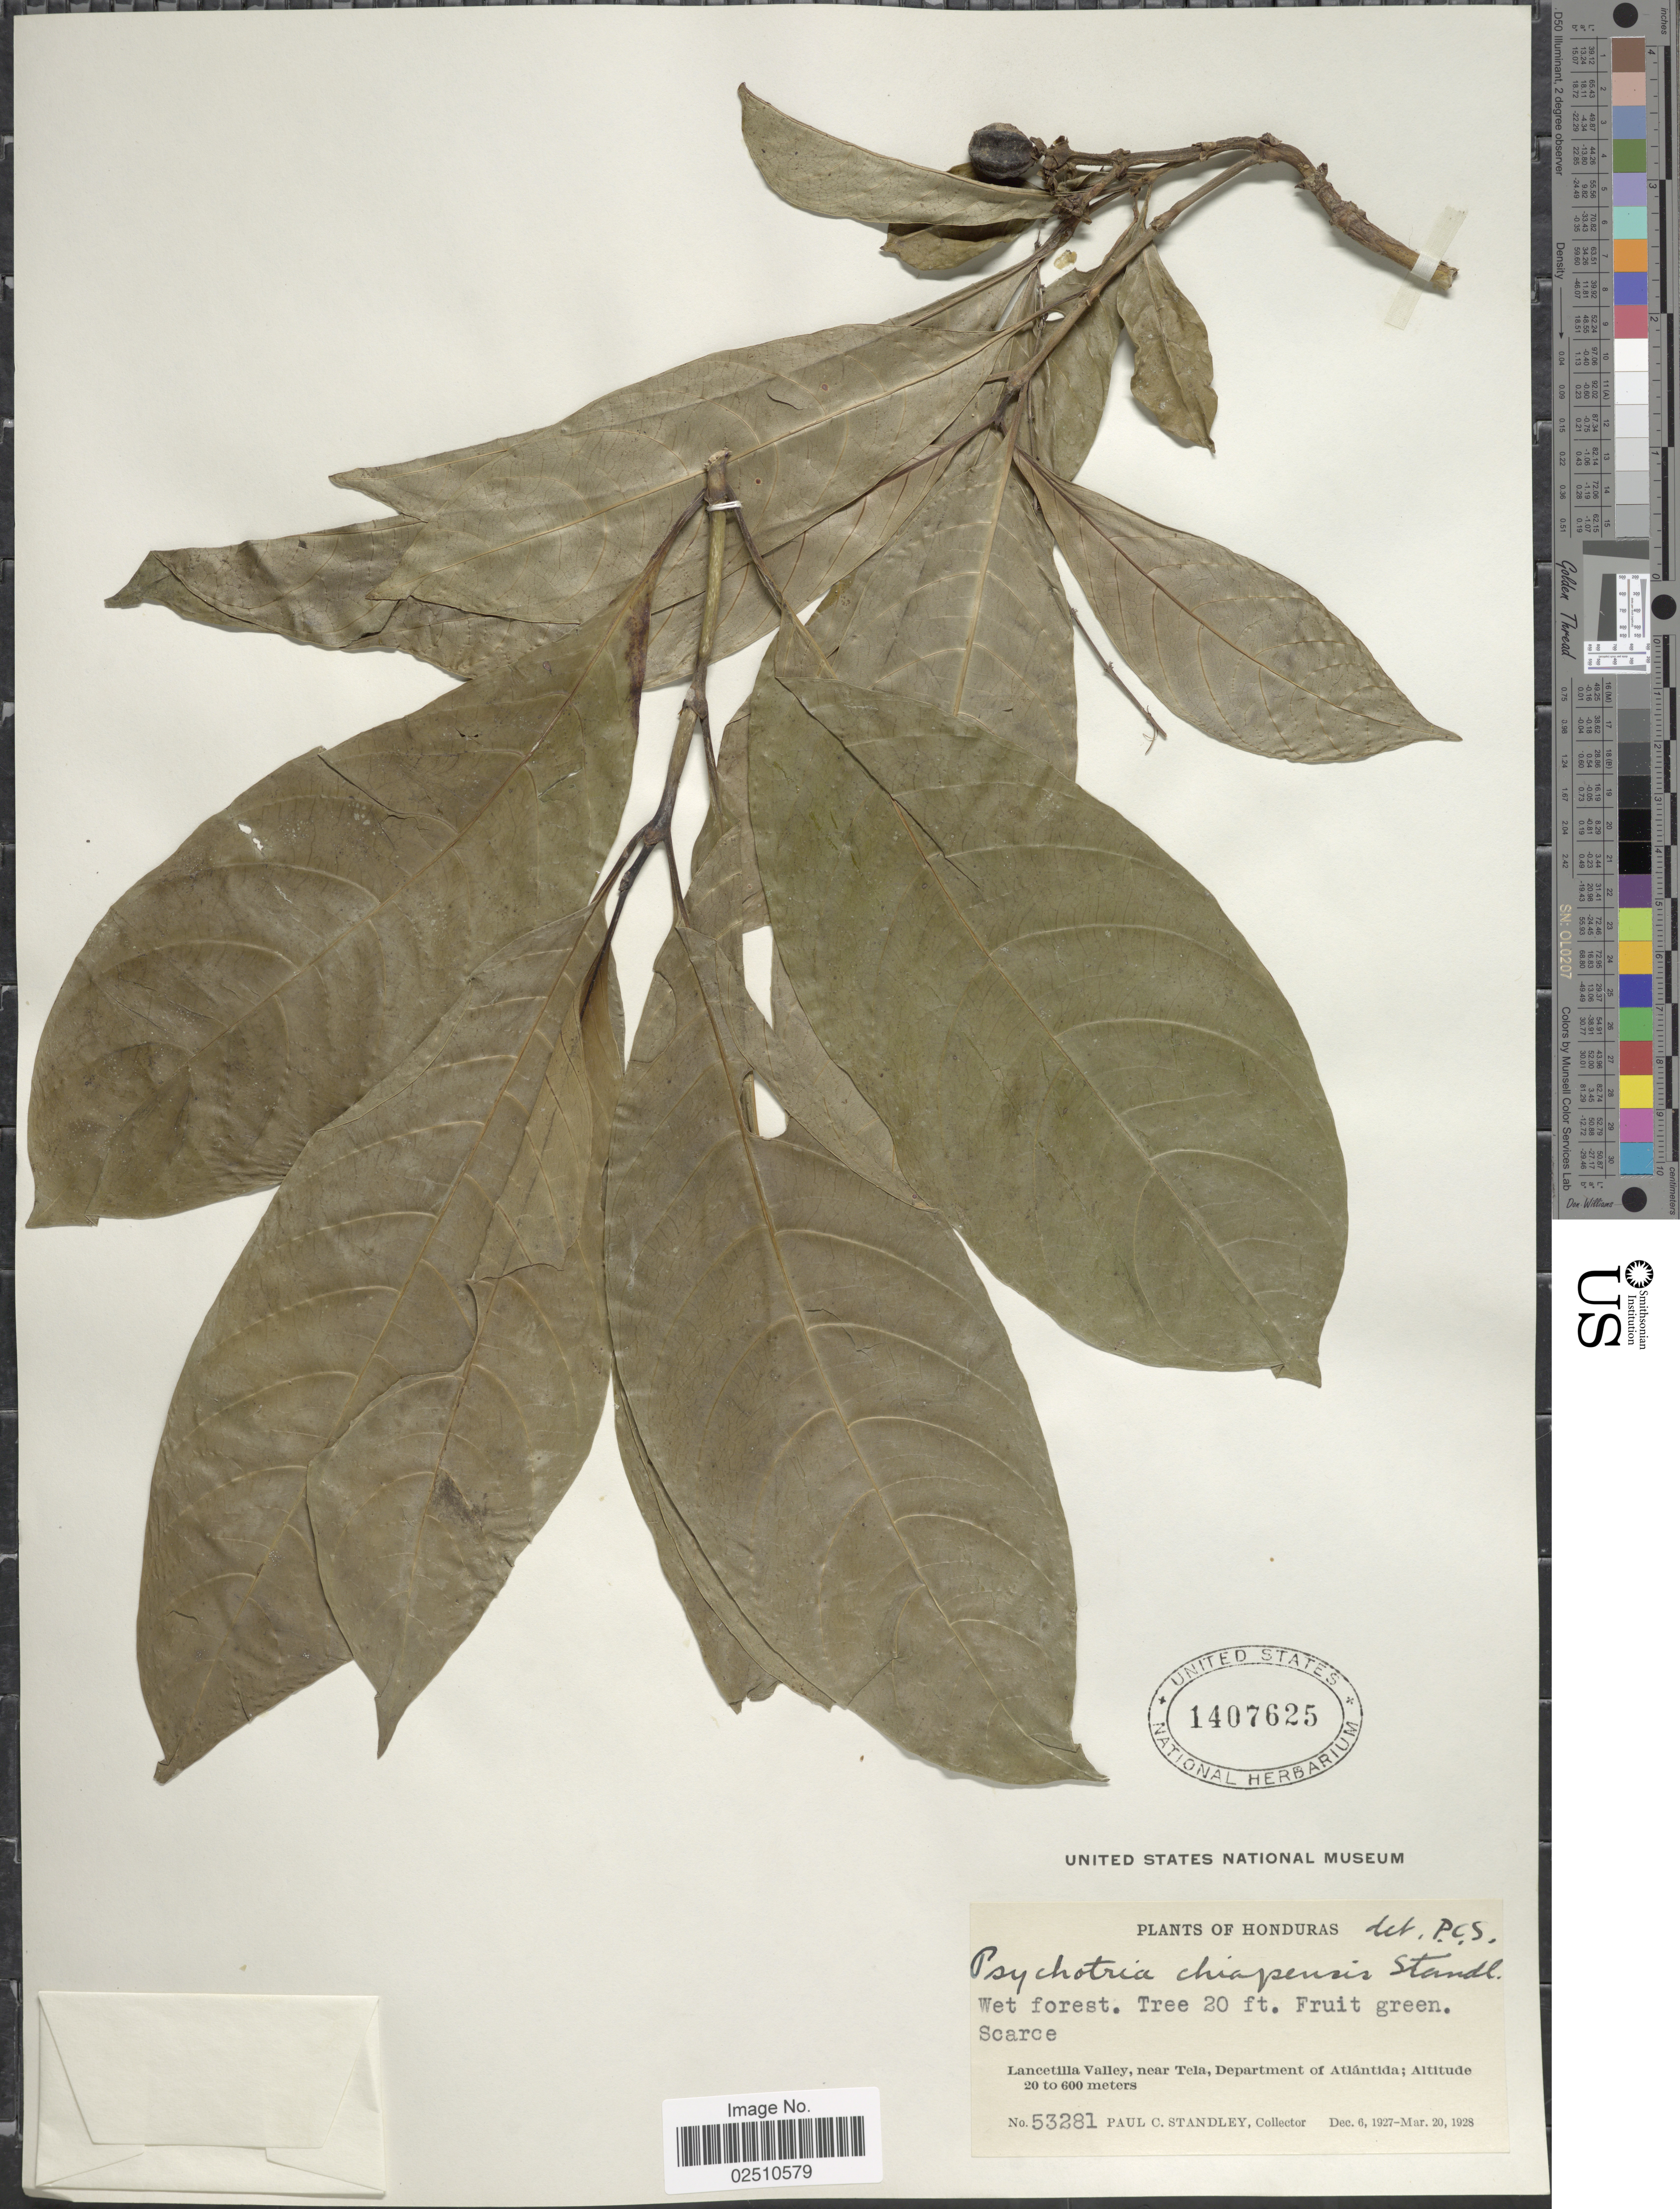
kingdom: Plantae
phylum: Tracheophyta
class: Magnoliopsida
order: Gentianales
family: Rubiaceae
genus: Psychotria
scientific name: Psychotria chiapensis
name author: Standl.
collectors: P. C. Standley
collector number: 53581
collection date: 1927-12-06/1928-03-20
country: Honduras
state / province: Atlántida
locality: Lancetilla Valley, near Tela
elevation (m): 20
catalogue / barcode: US 1407625